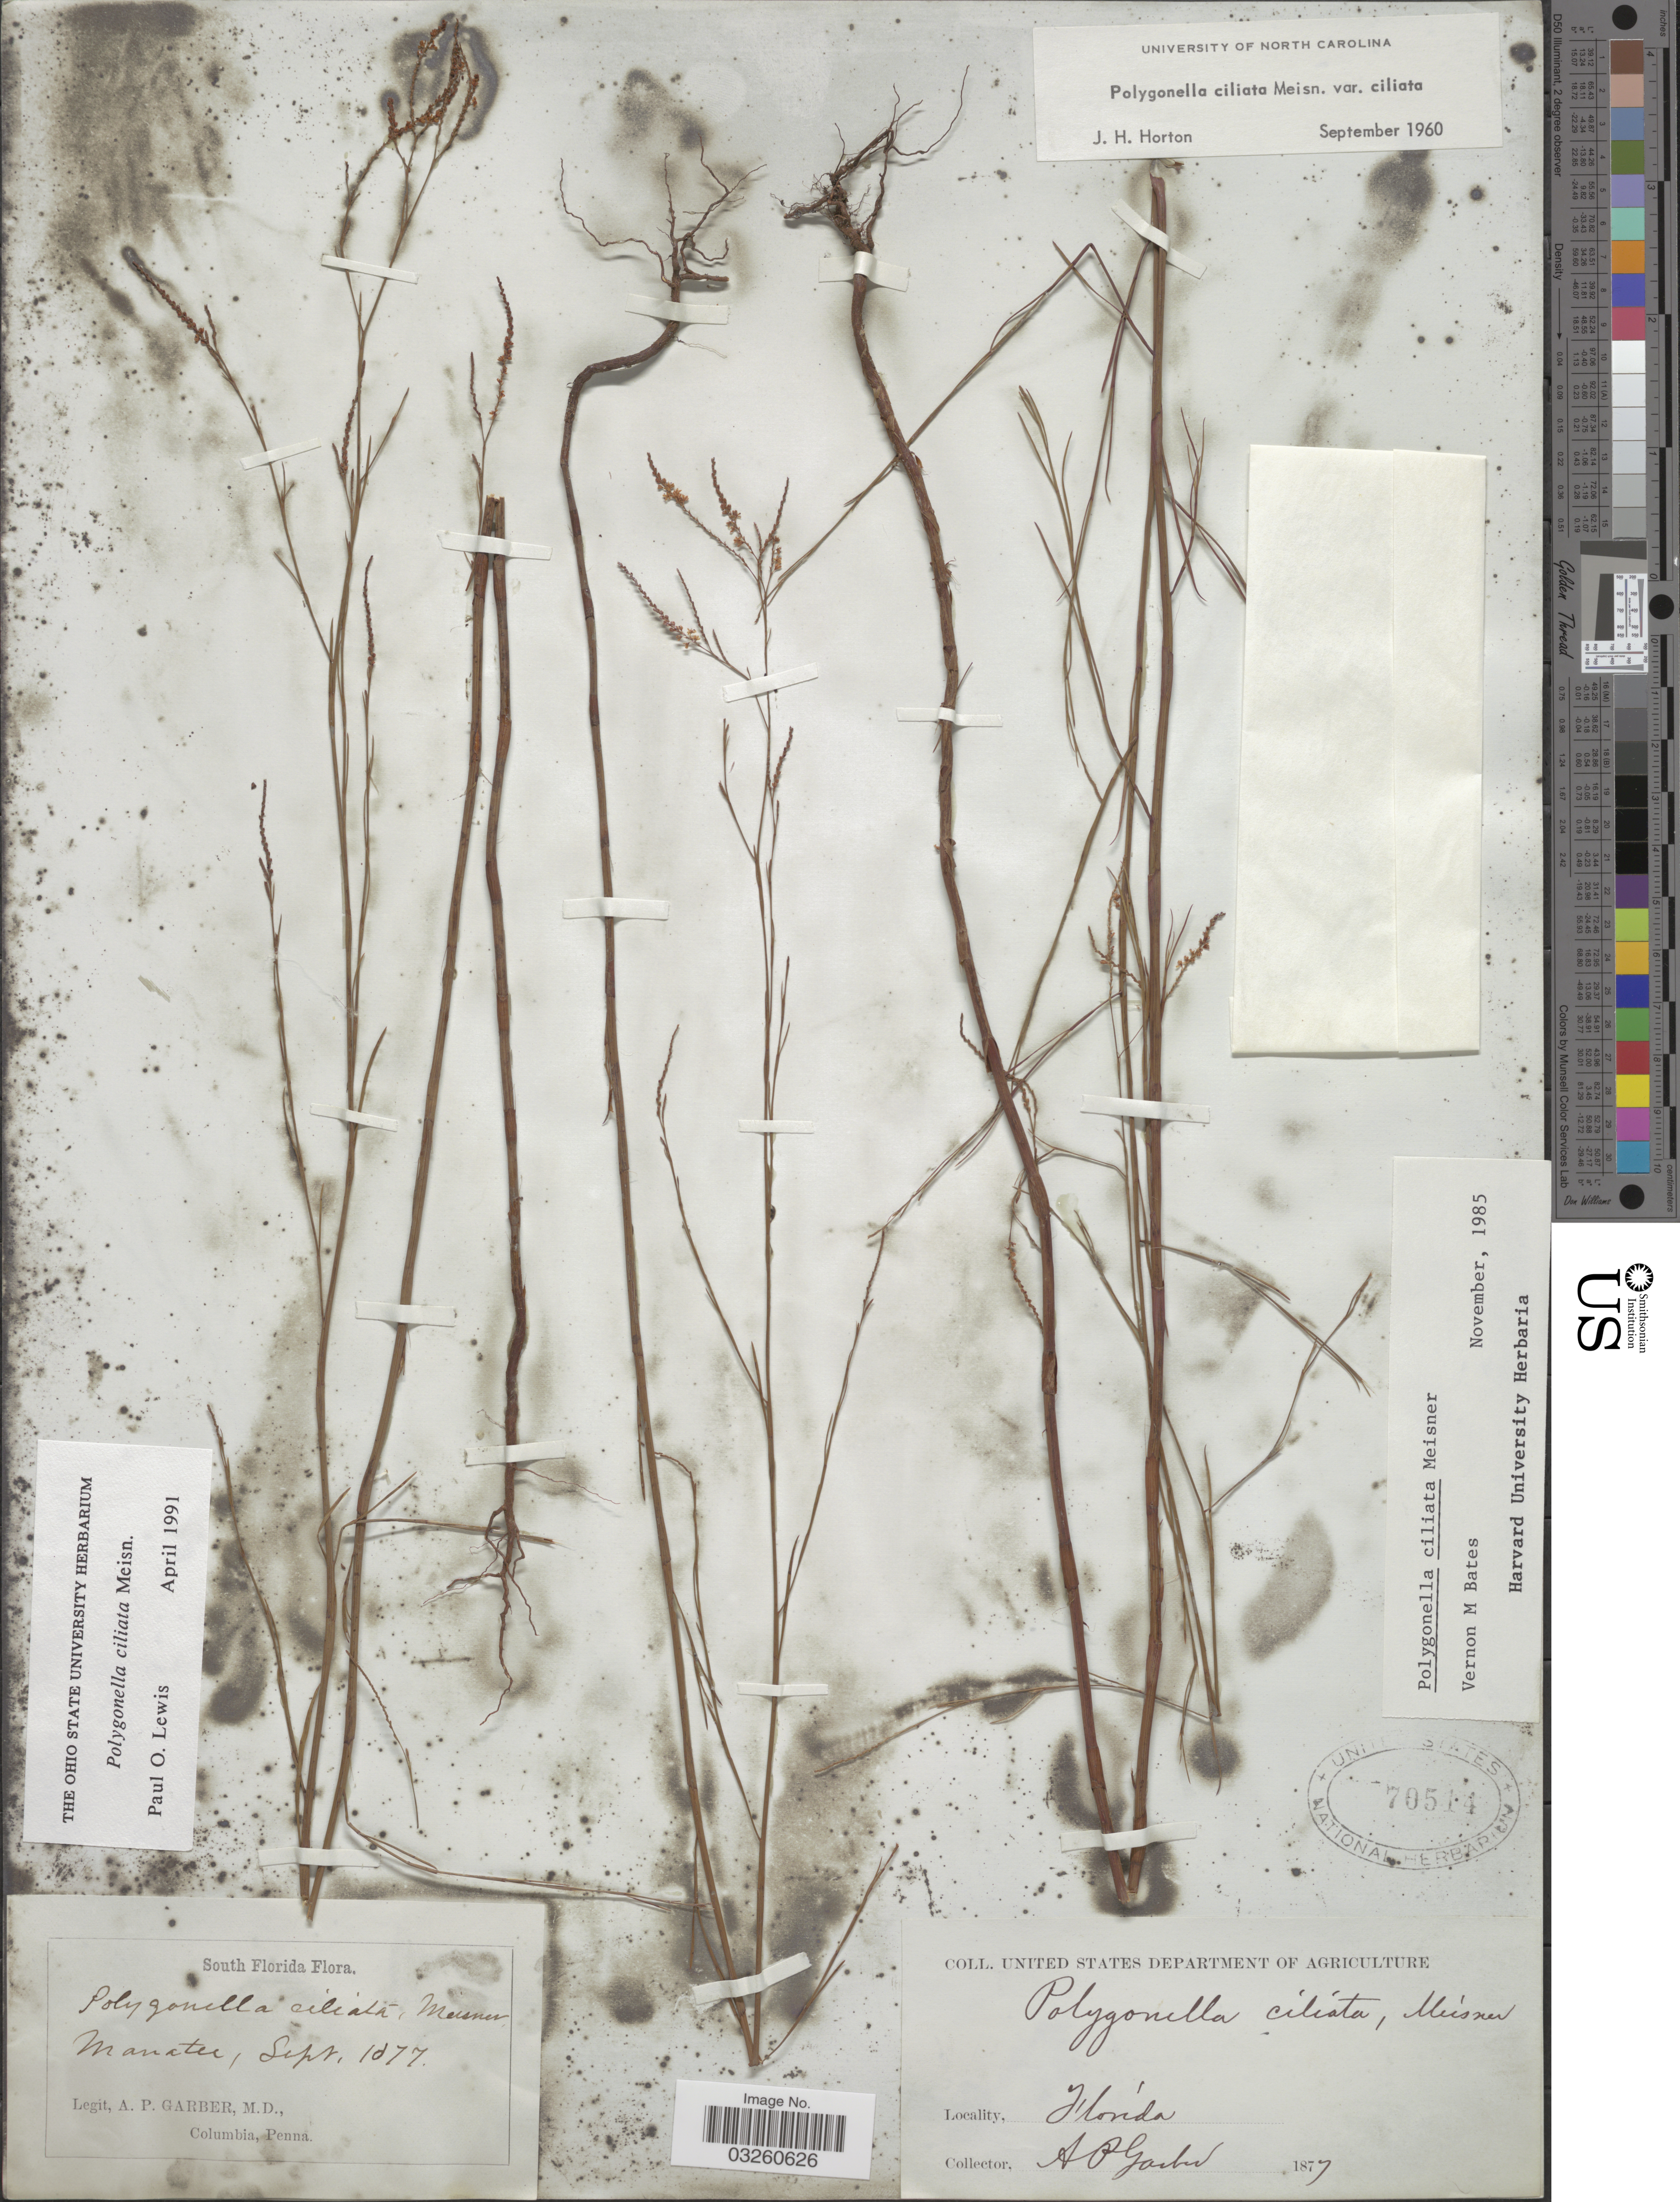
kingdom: Plantae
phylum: Tracheophyta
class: Magnoliopsida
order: Caryophyllales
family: Polygonaceae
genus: Polygonella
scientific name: Polygonella ciliata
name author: Meisn.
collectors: A. P. Garber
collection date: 1877-09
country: United States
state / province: Florida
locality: South Florida. Manatee.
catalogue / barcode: US 70514